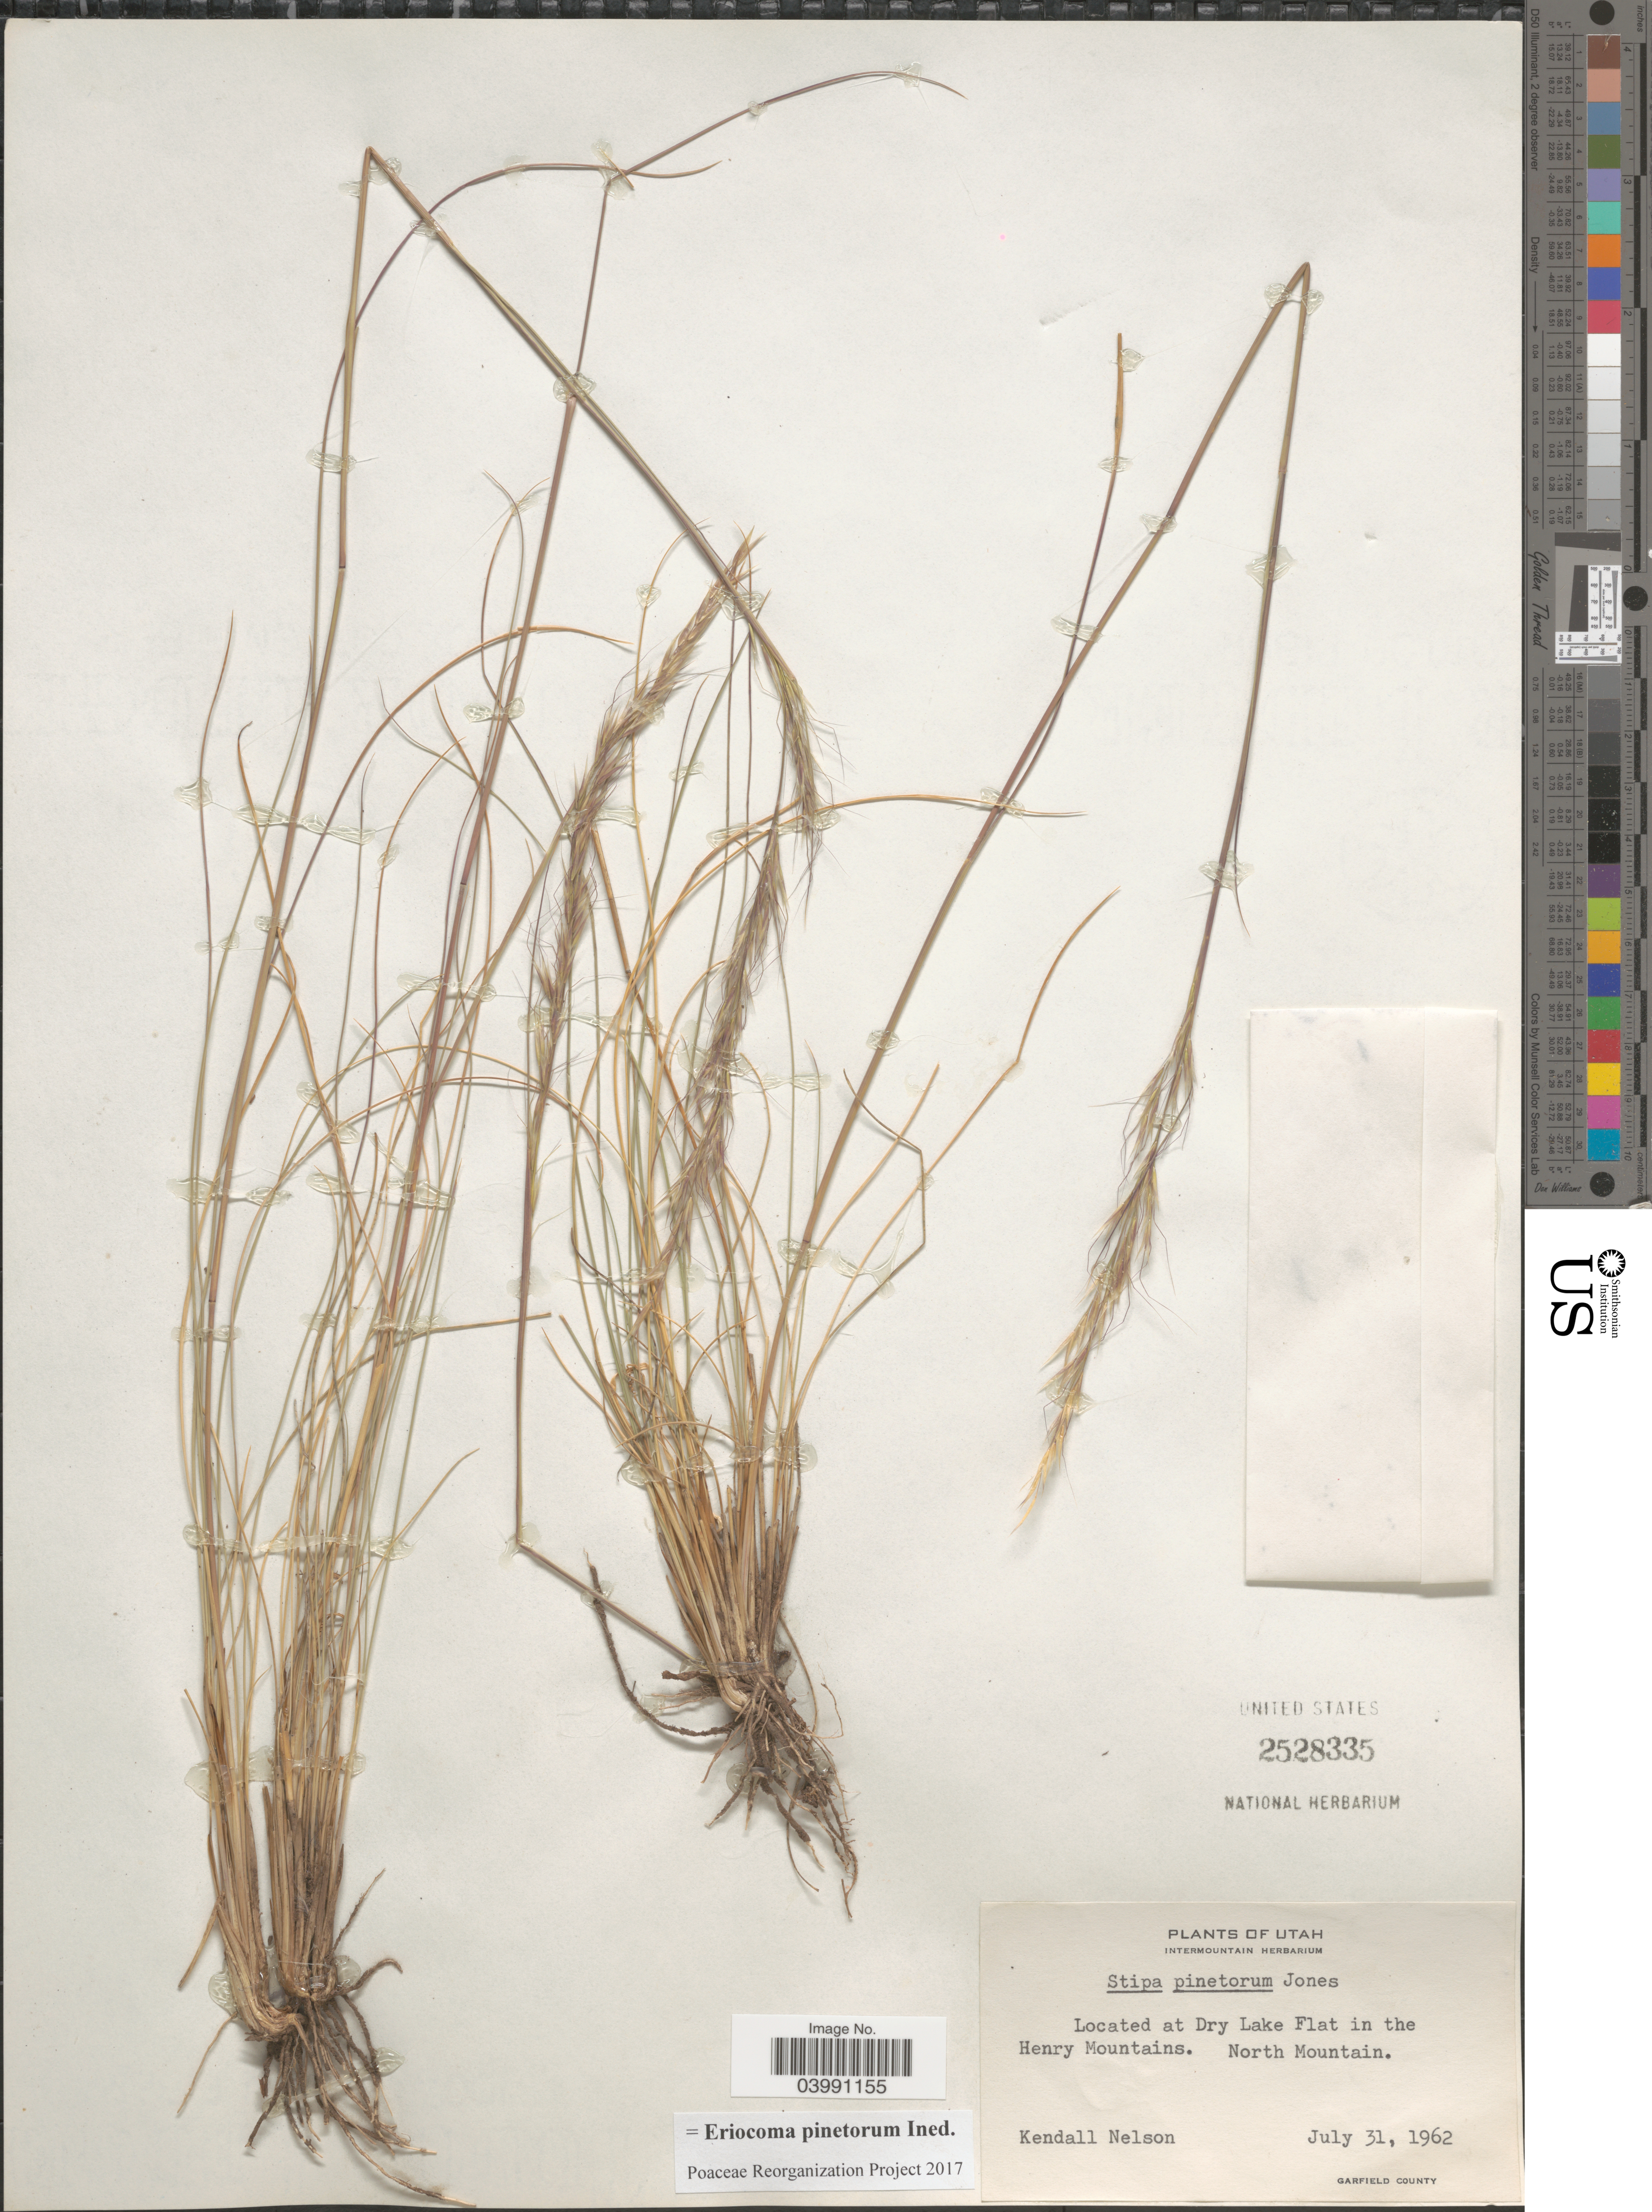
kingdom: Plantae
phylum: Tracheophyta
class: Liliopsida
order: Poales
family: Poaceae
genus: Eriocoma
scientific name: Eriocoma pinetorum ined.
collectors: K. Nelson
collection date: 1962-07-31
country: United States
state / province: Utah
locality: At Dry Lake Flat in the Henry Mountains. North Mountain. Garfield County.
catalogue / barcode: US 2528335